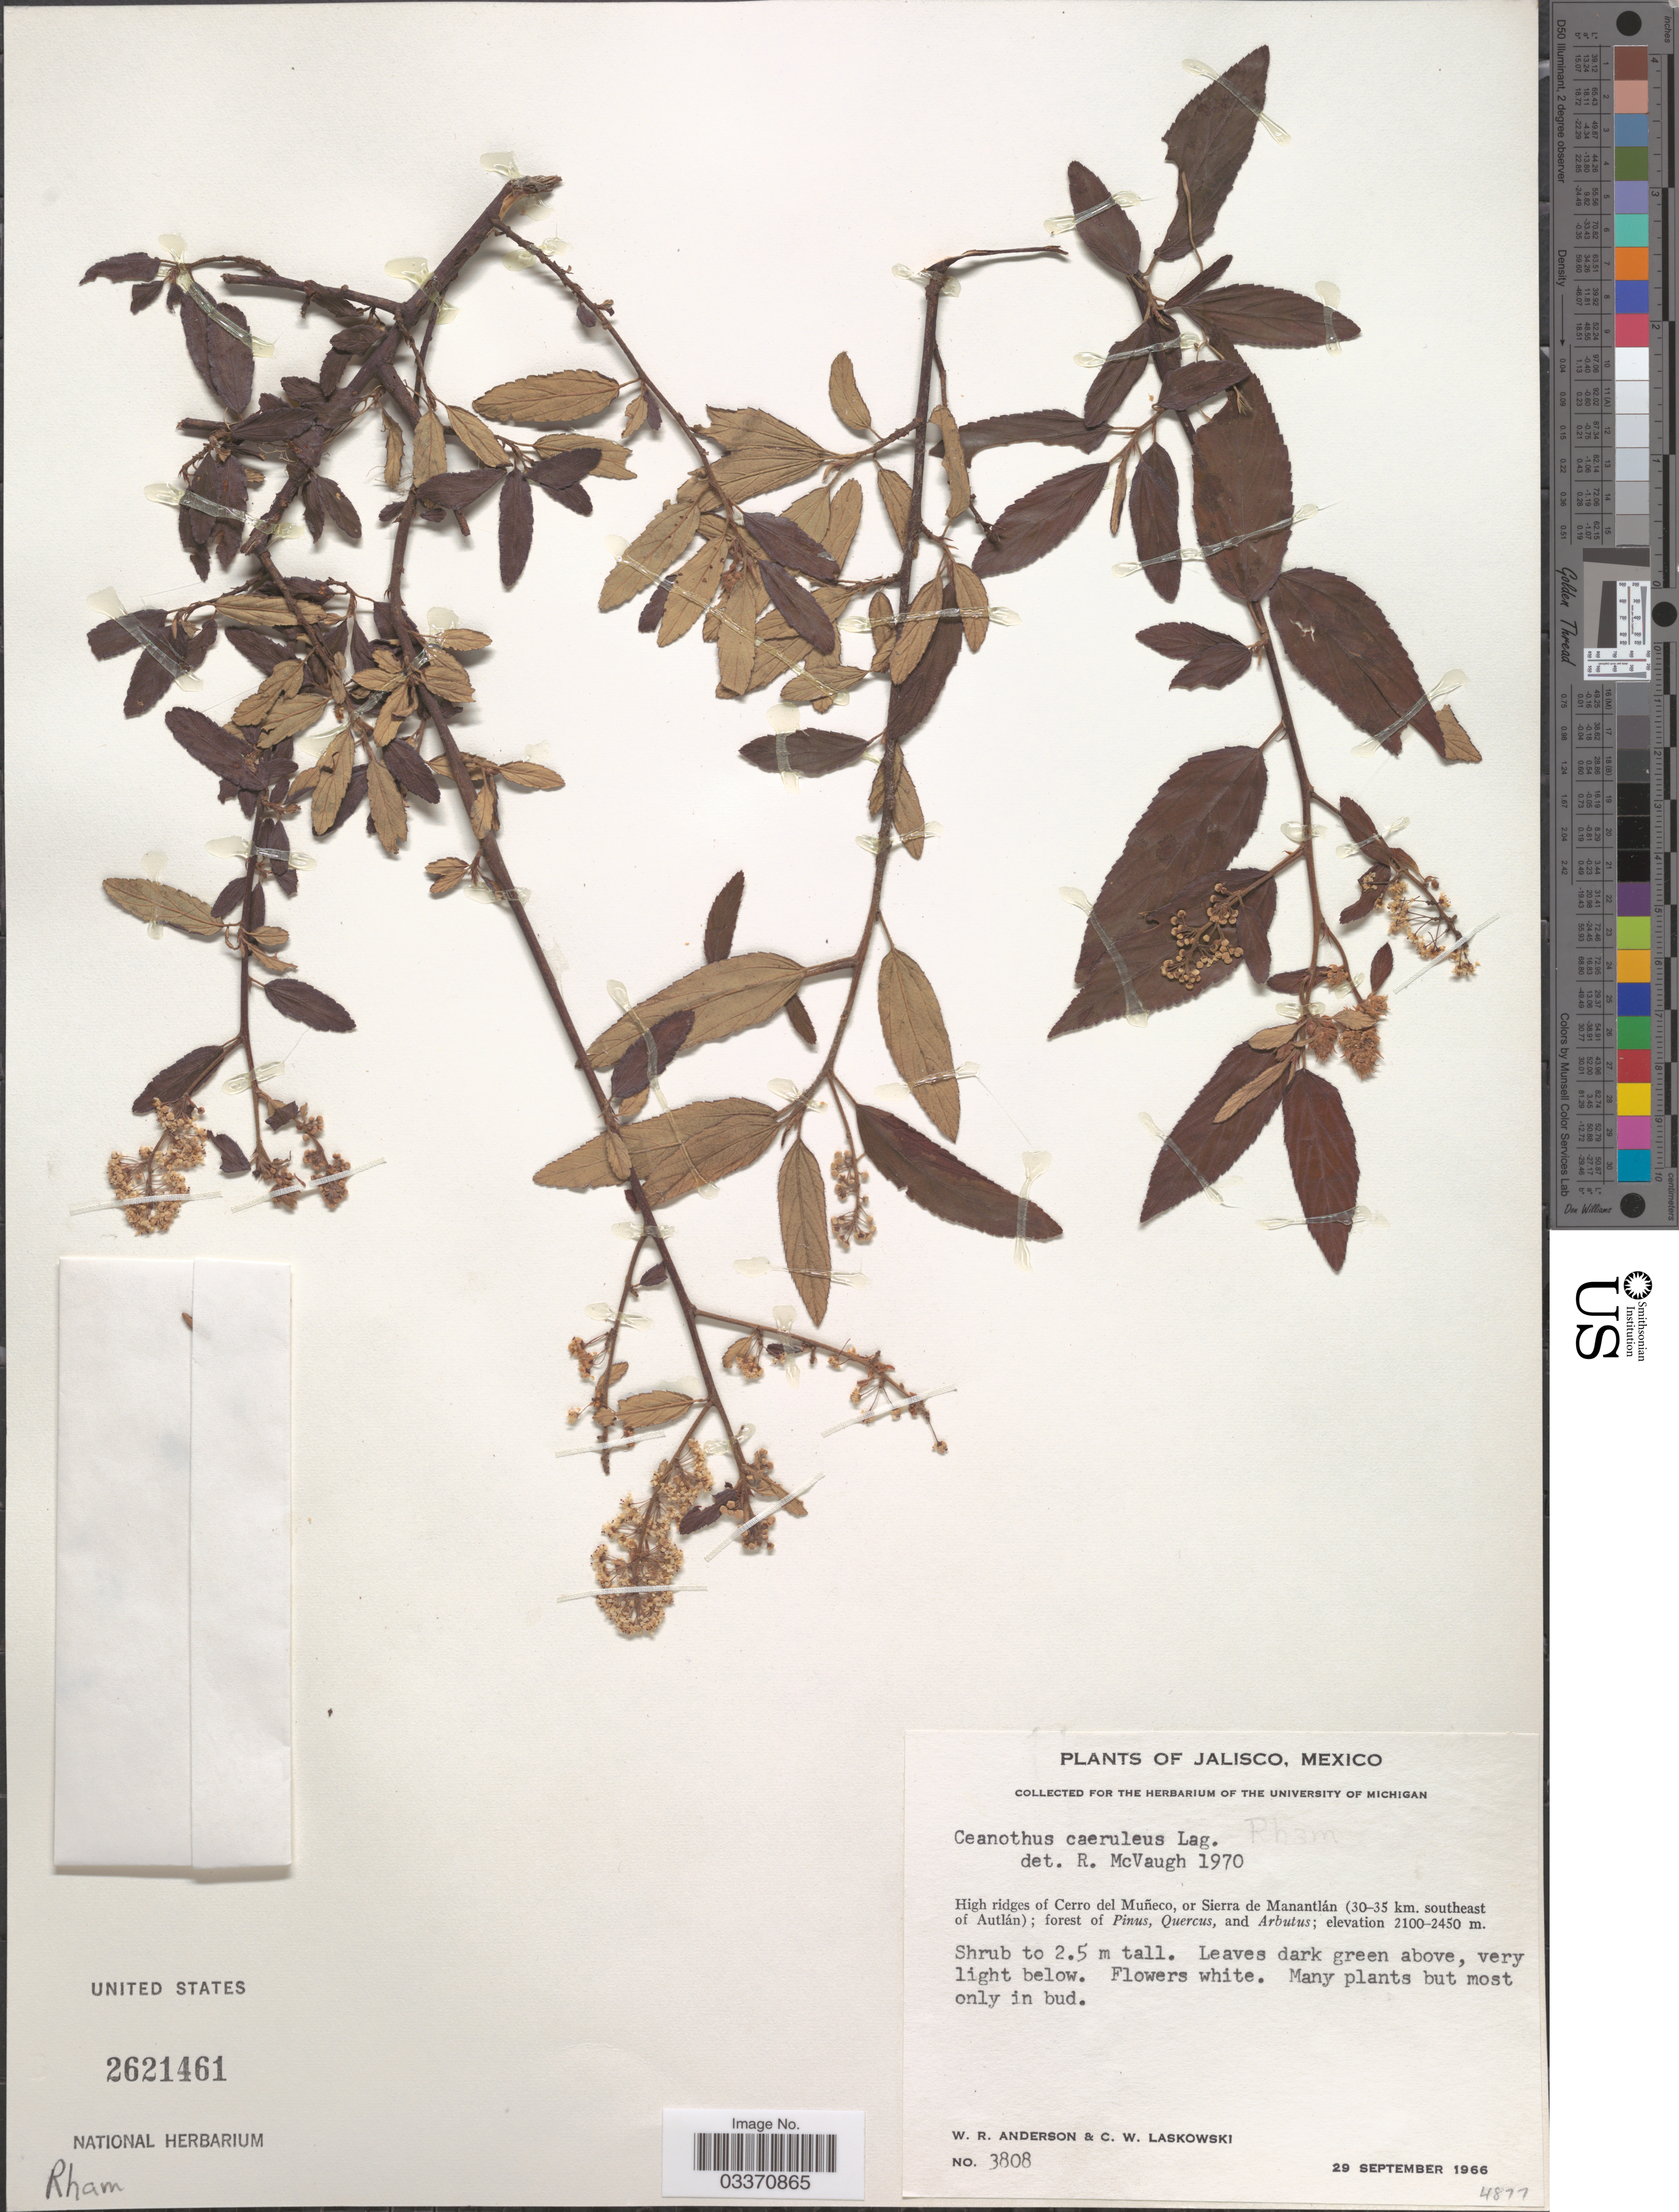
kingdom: Plantae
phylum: Tracheophyta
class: Magnoliopsida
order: Rosales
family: Rhamnaceae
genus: Ceanothus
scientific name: Ceanothus caeruleus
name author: Lag.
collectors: W. Anderson & C. Laskowski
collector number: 3808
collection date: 1966-09-29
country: Mexico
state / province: Jalisco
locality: High ridges of Cerro del Muñeco, or Sierra de Manantlán (30-35 km. southeast of Autlán).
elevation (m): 2100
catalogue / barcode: US 2621461